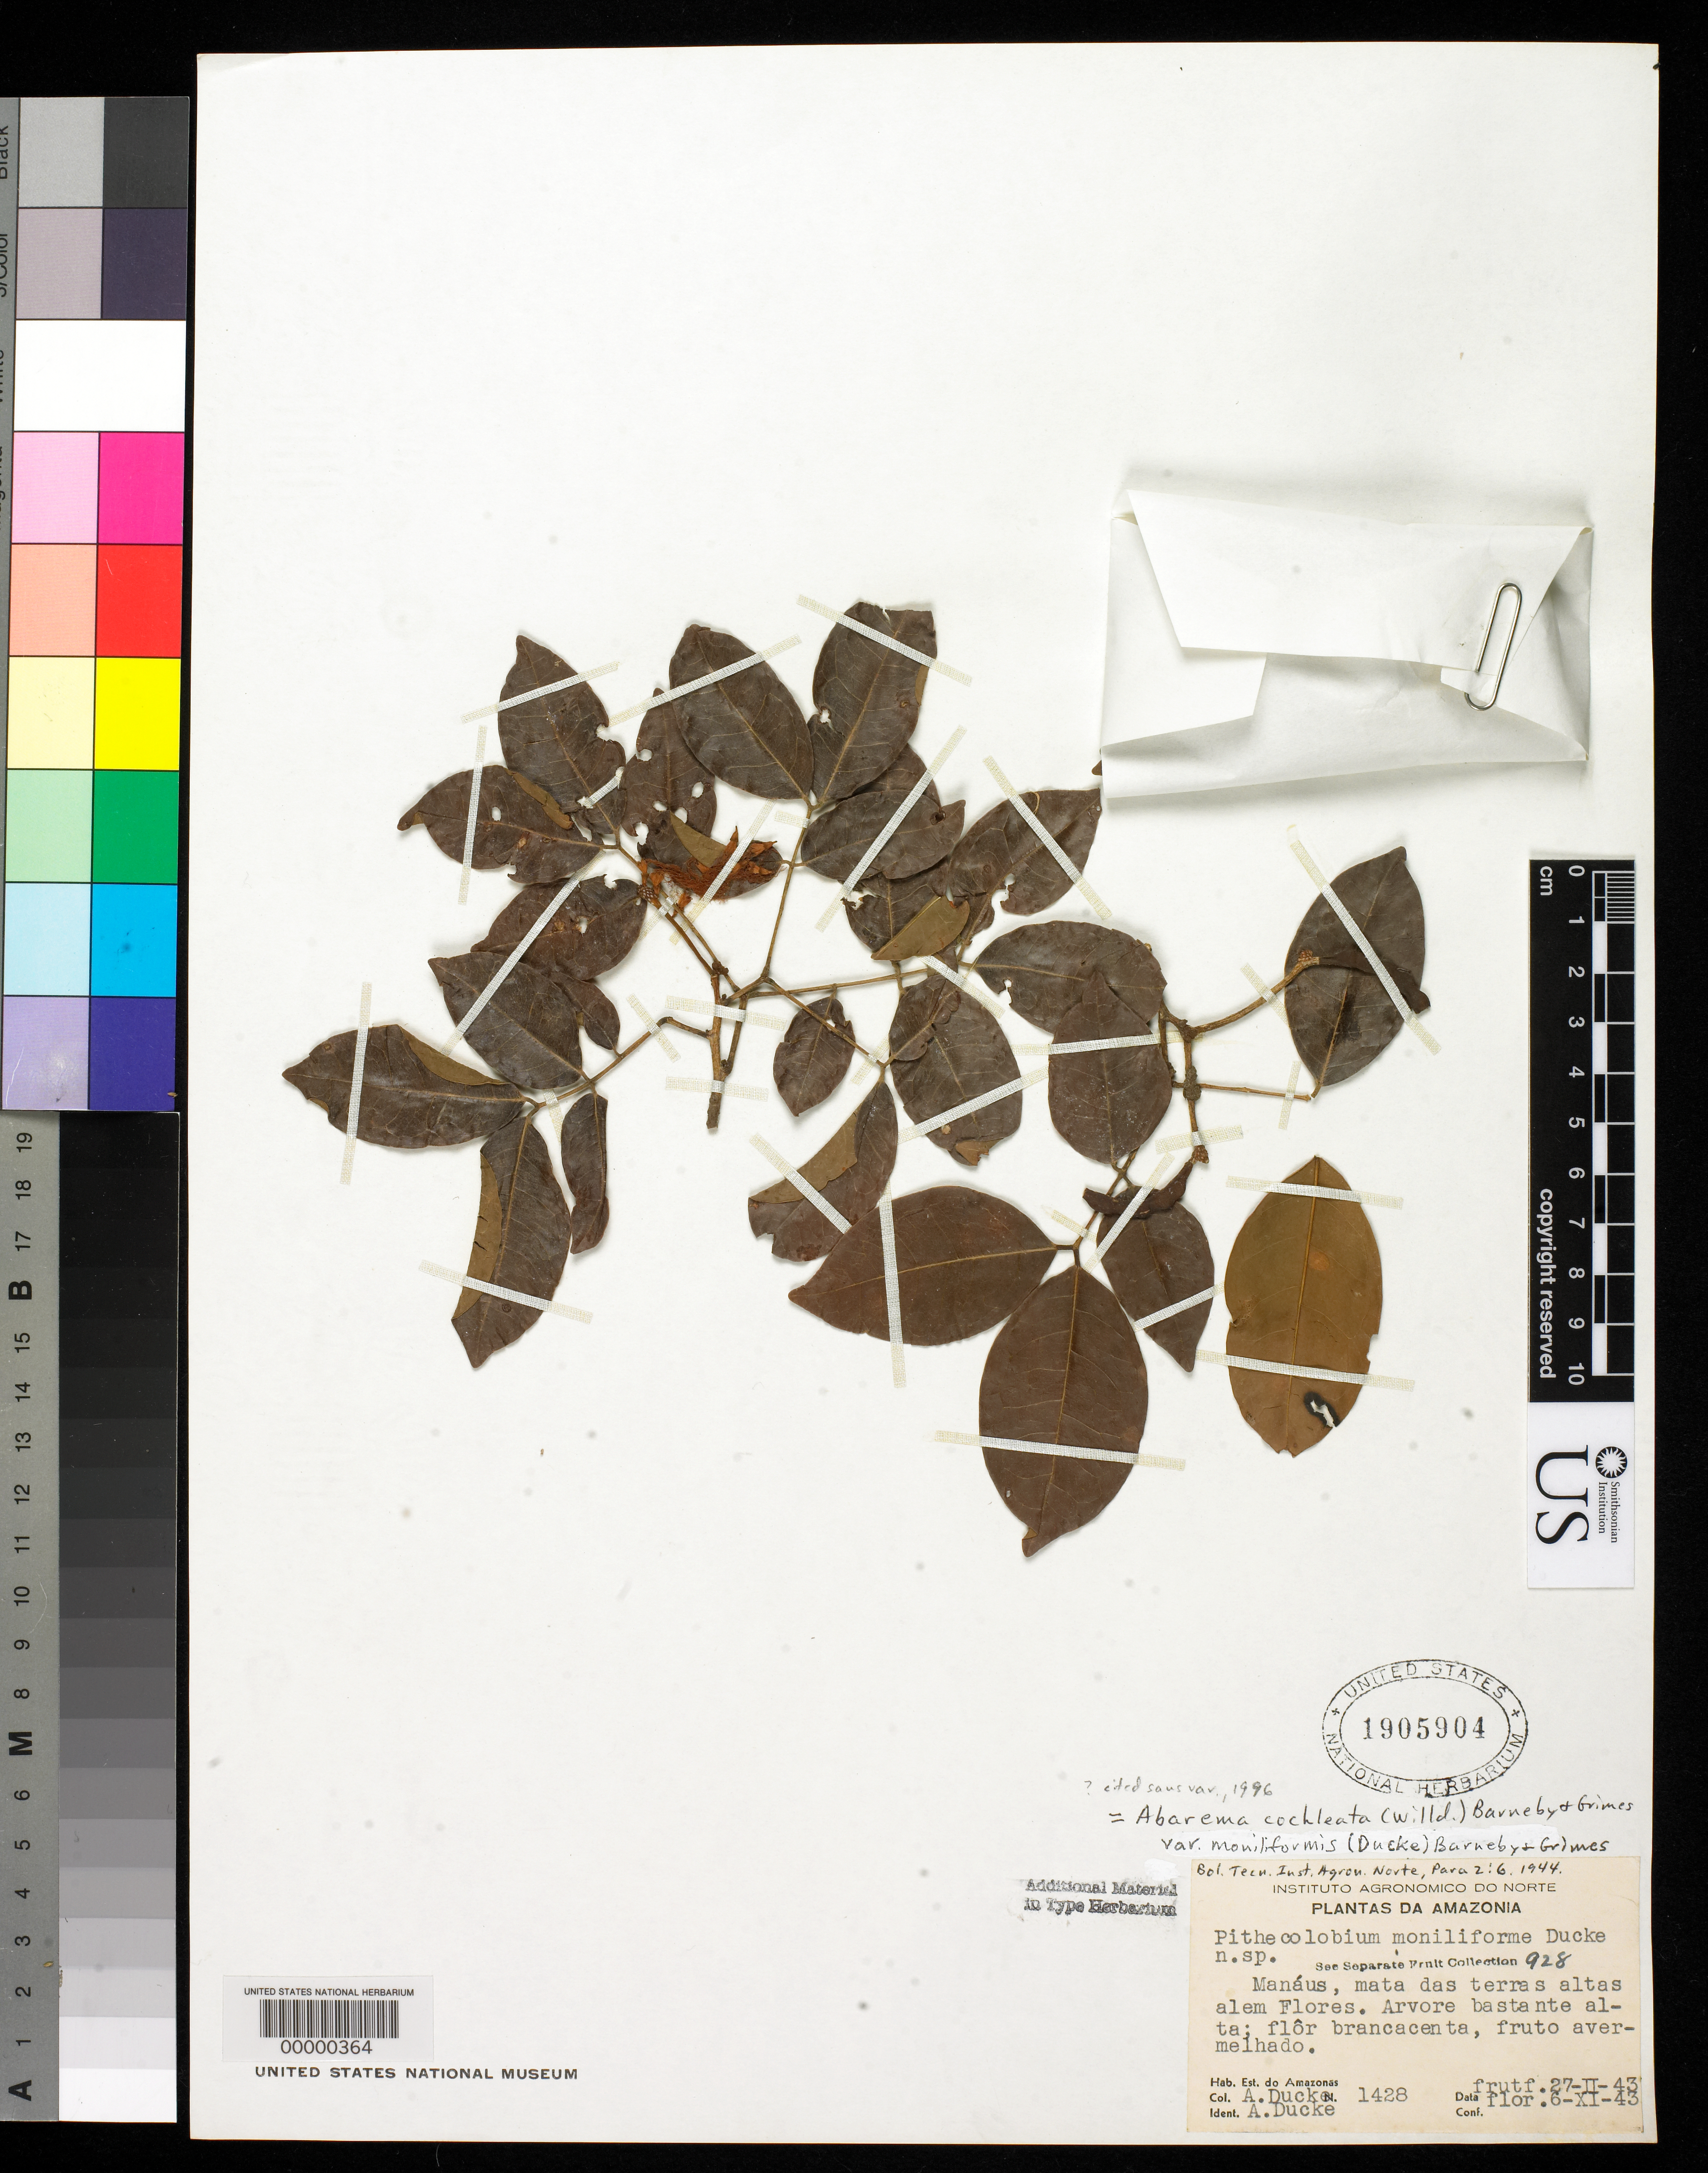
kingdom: Plantae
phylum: Tracheophyta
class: Magnoliopsida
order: Fabales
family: Fabaceae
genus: Pithecellobium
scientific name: Pithecellobium moniliforme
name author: Ducke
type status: Syntype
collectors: A. Ducke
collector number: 1428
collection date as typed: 27 Feb 1943 and 06 Nov 1943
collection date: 1943-02-27,1943-11-06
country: Brazil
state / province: Amazonas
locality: Manáus.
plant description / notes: Currently accepted name as cited by Barneby & Grimes, Mem. NYBG 74(1): 85 (1996) (cited as syntypes and not lectotypified by them).; Sheet apparently mounted with collections (syntypes) made on two different dates, February (fruiting) and November (flowering). See also fruit in bag.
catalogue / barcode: US 1905904